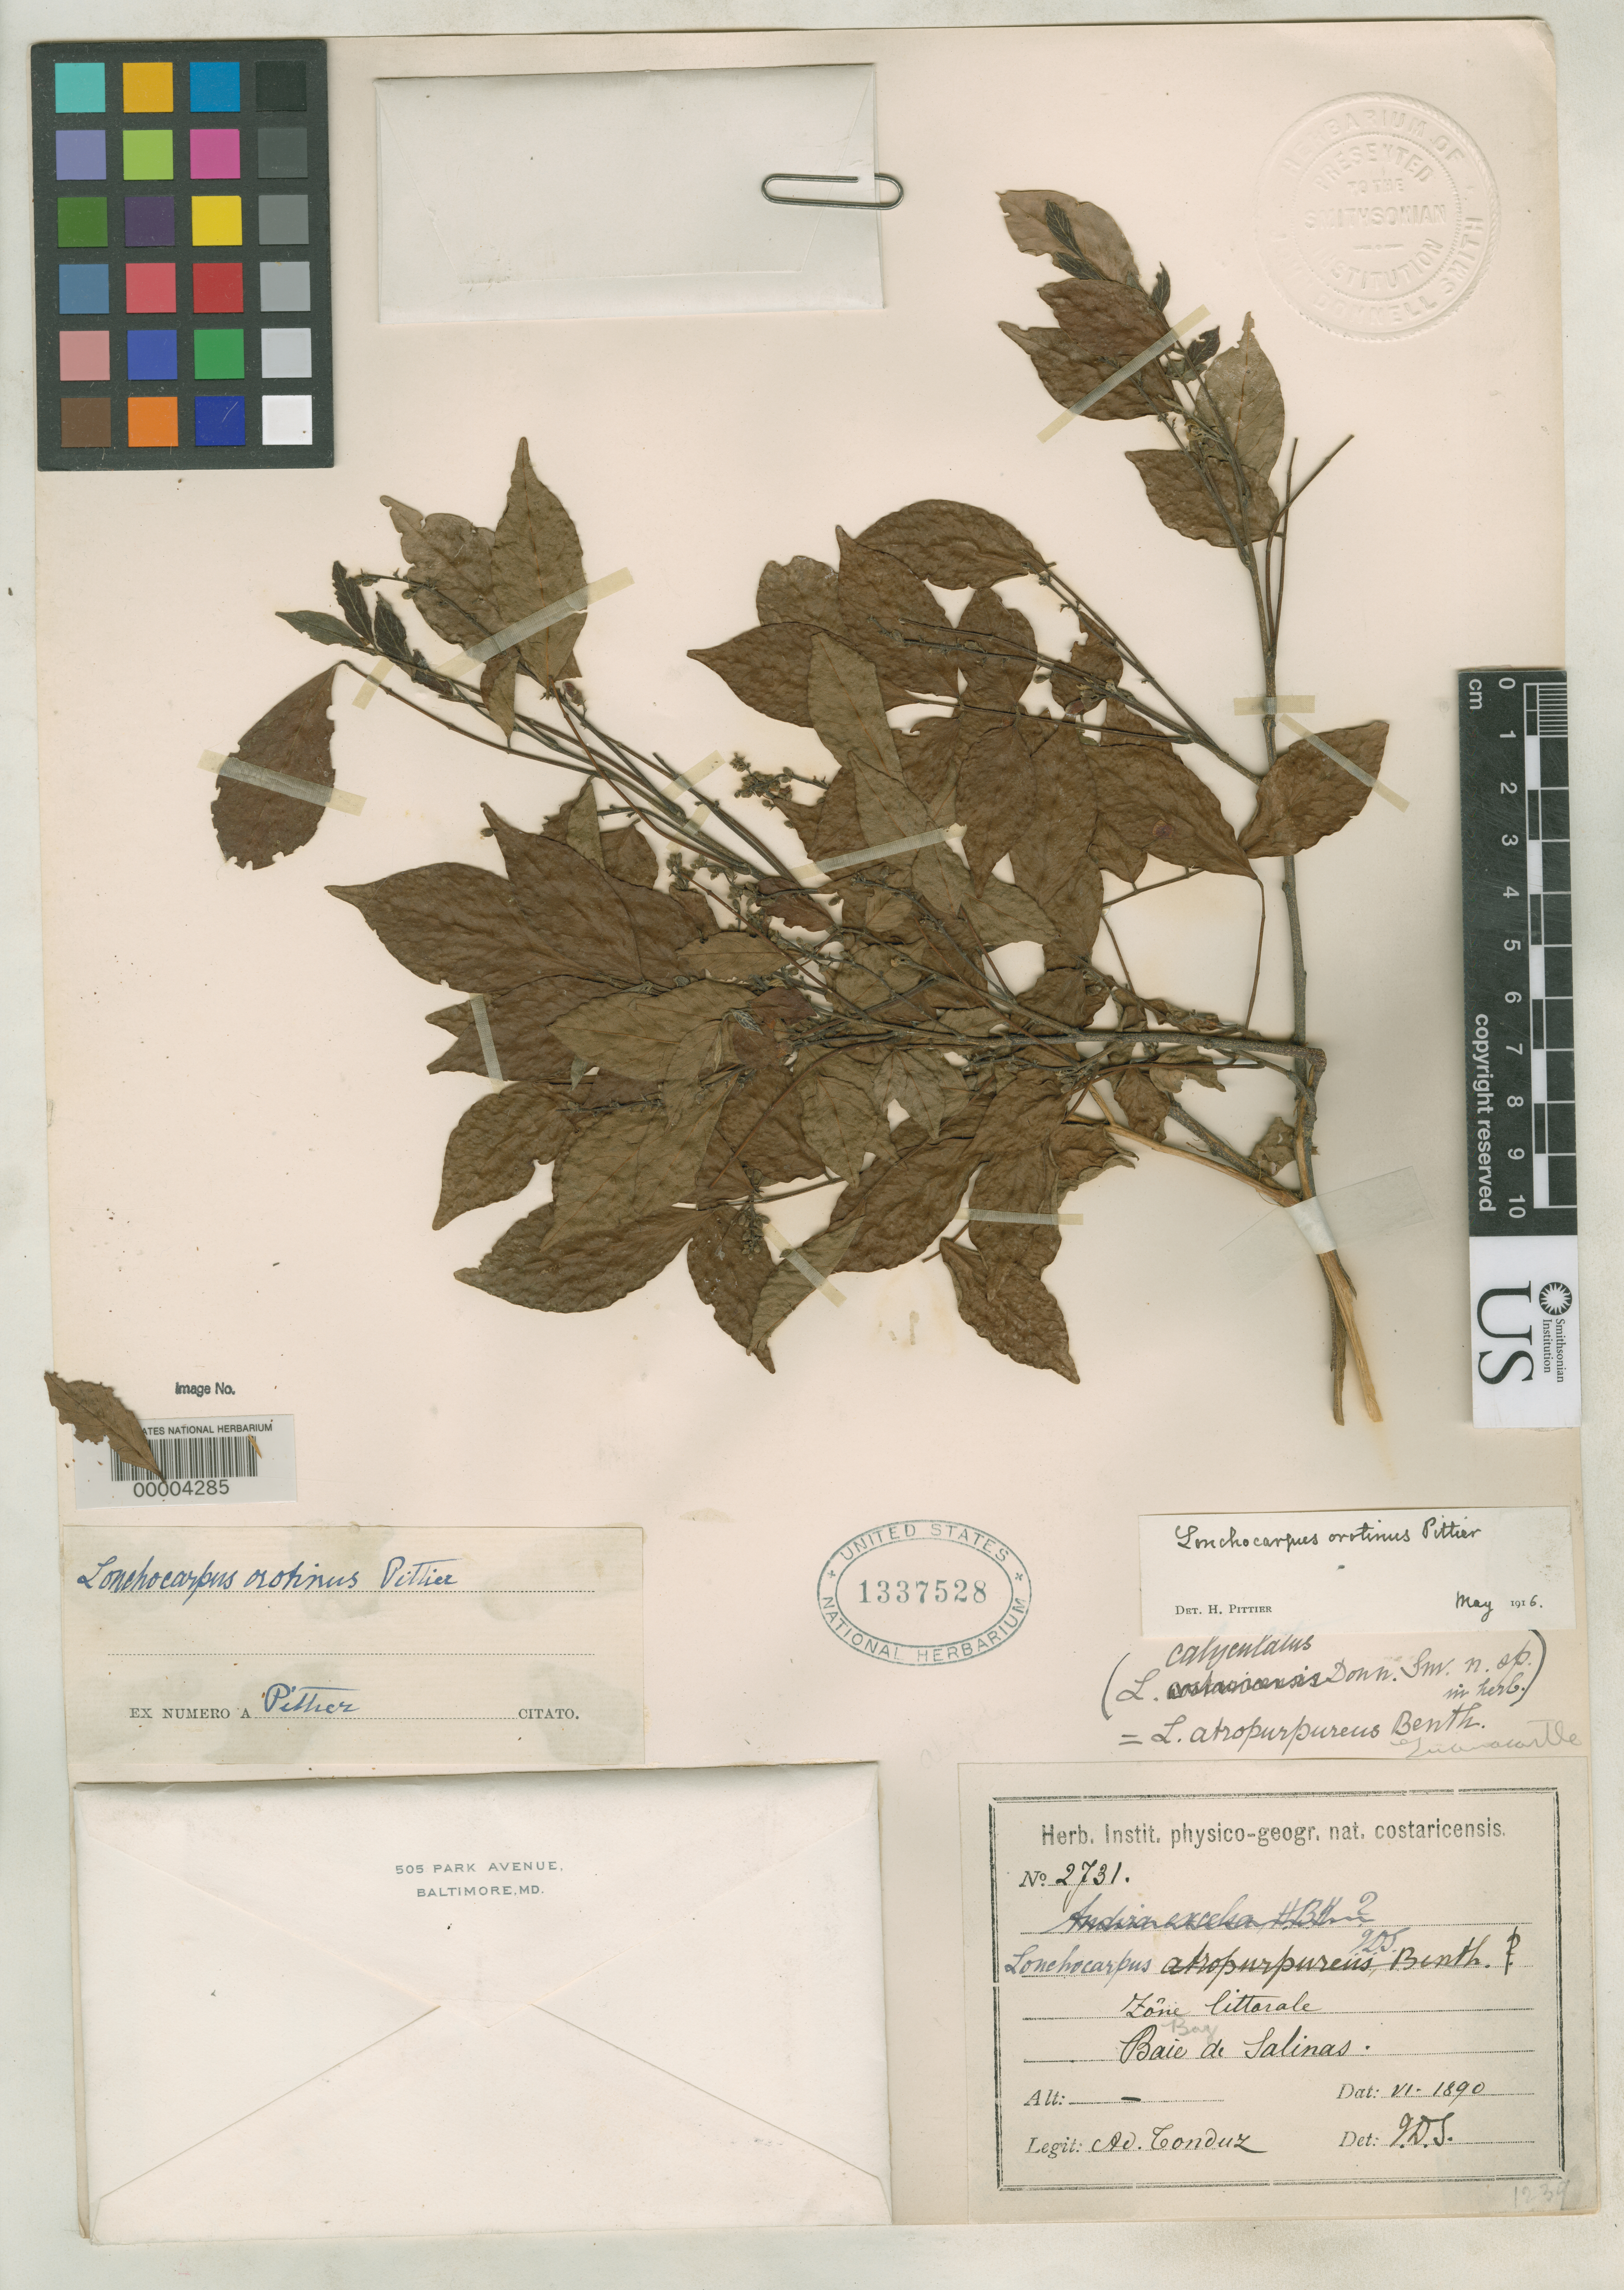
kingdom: Plantae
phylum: Tracheophyta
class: Magnoliopsida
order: Fabales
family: Fabaceae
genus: Lonchocarpus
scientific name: Lonchocarpus orotinus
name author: Pittier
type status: Holotype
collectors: A. Tonduz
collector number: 2731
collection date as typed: Jun 1890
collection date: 1890-06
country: Costa Rica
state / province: Guanacaste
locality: Salinas Bay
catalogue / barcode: US 1337528